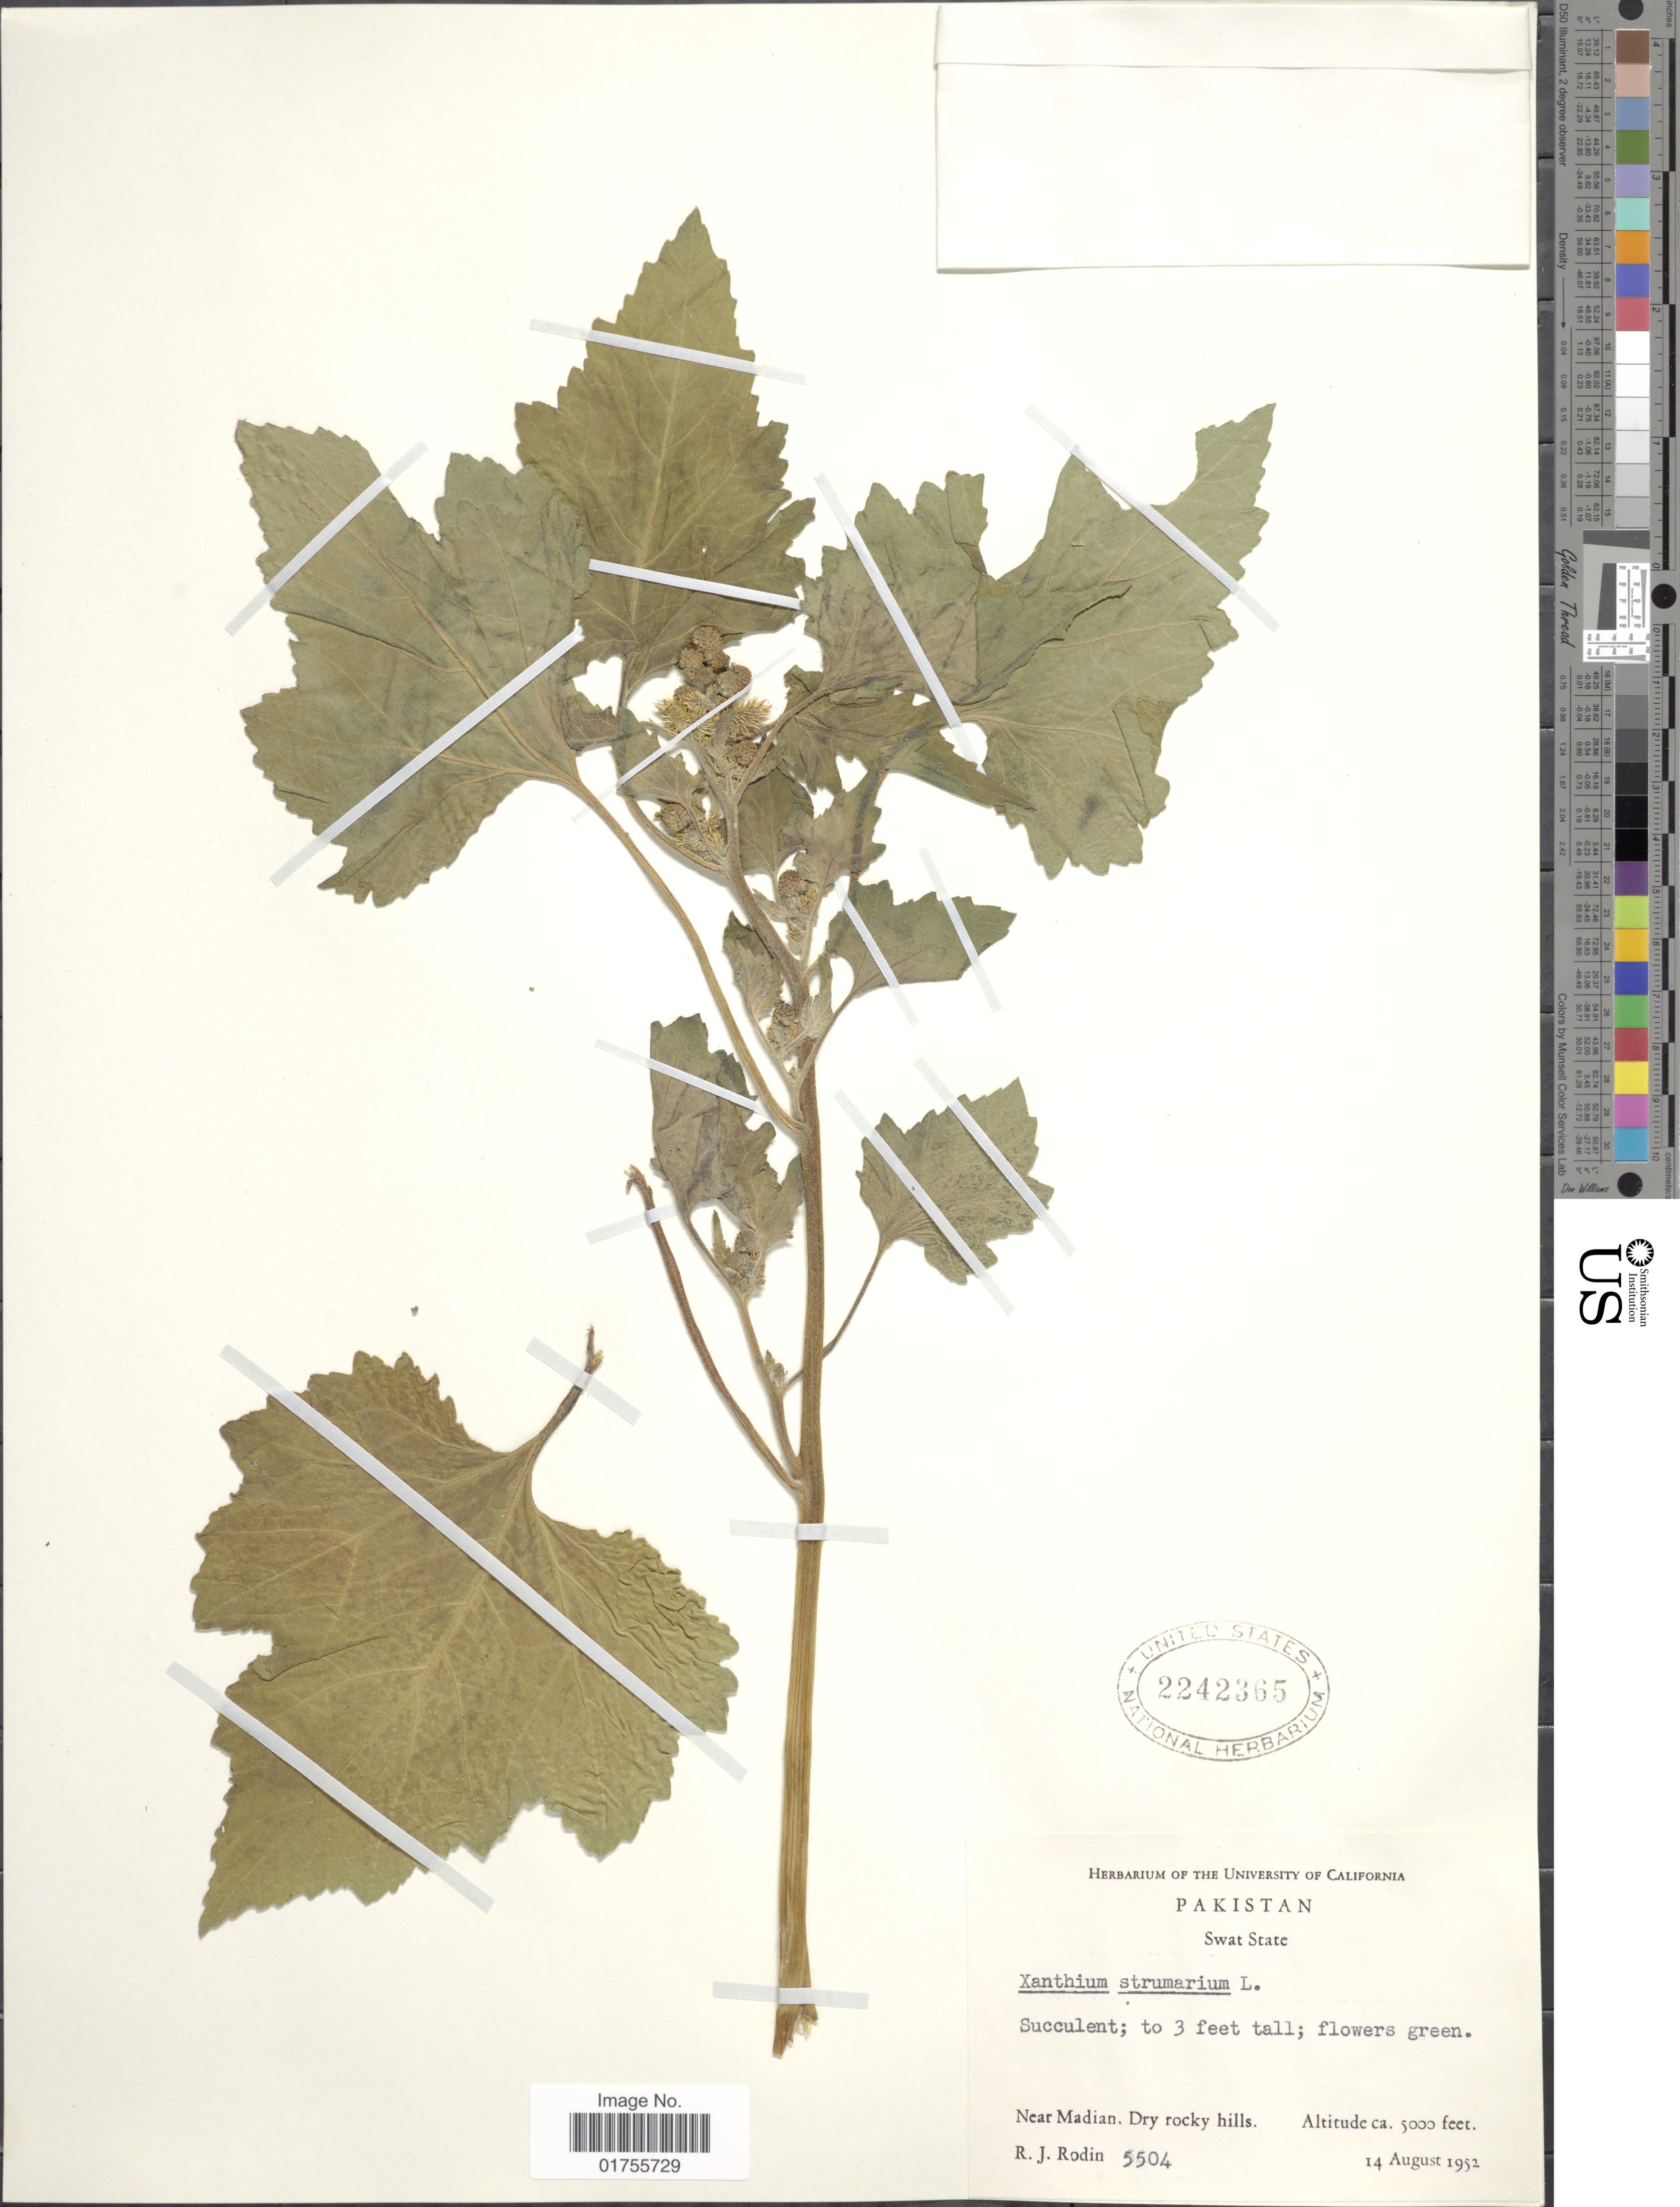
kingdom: Plantae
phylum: Tracheophyta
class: Magnoliopsida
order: Asterales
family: Asteraceae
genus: Xanthium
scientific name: Xanthium strumarium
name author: L.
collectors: R. J. Rodin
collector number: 5504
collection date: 1952-08-14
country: Pakistan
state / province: Khyber Pakhtunkhwa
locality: Swat State, Near Madian. Dry rocky hills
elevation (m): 1524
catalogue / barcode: US 2242365